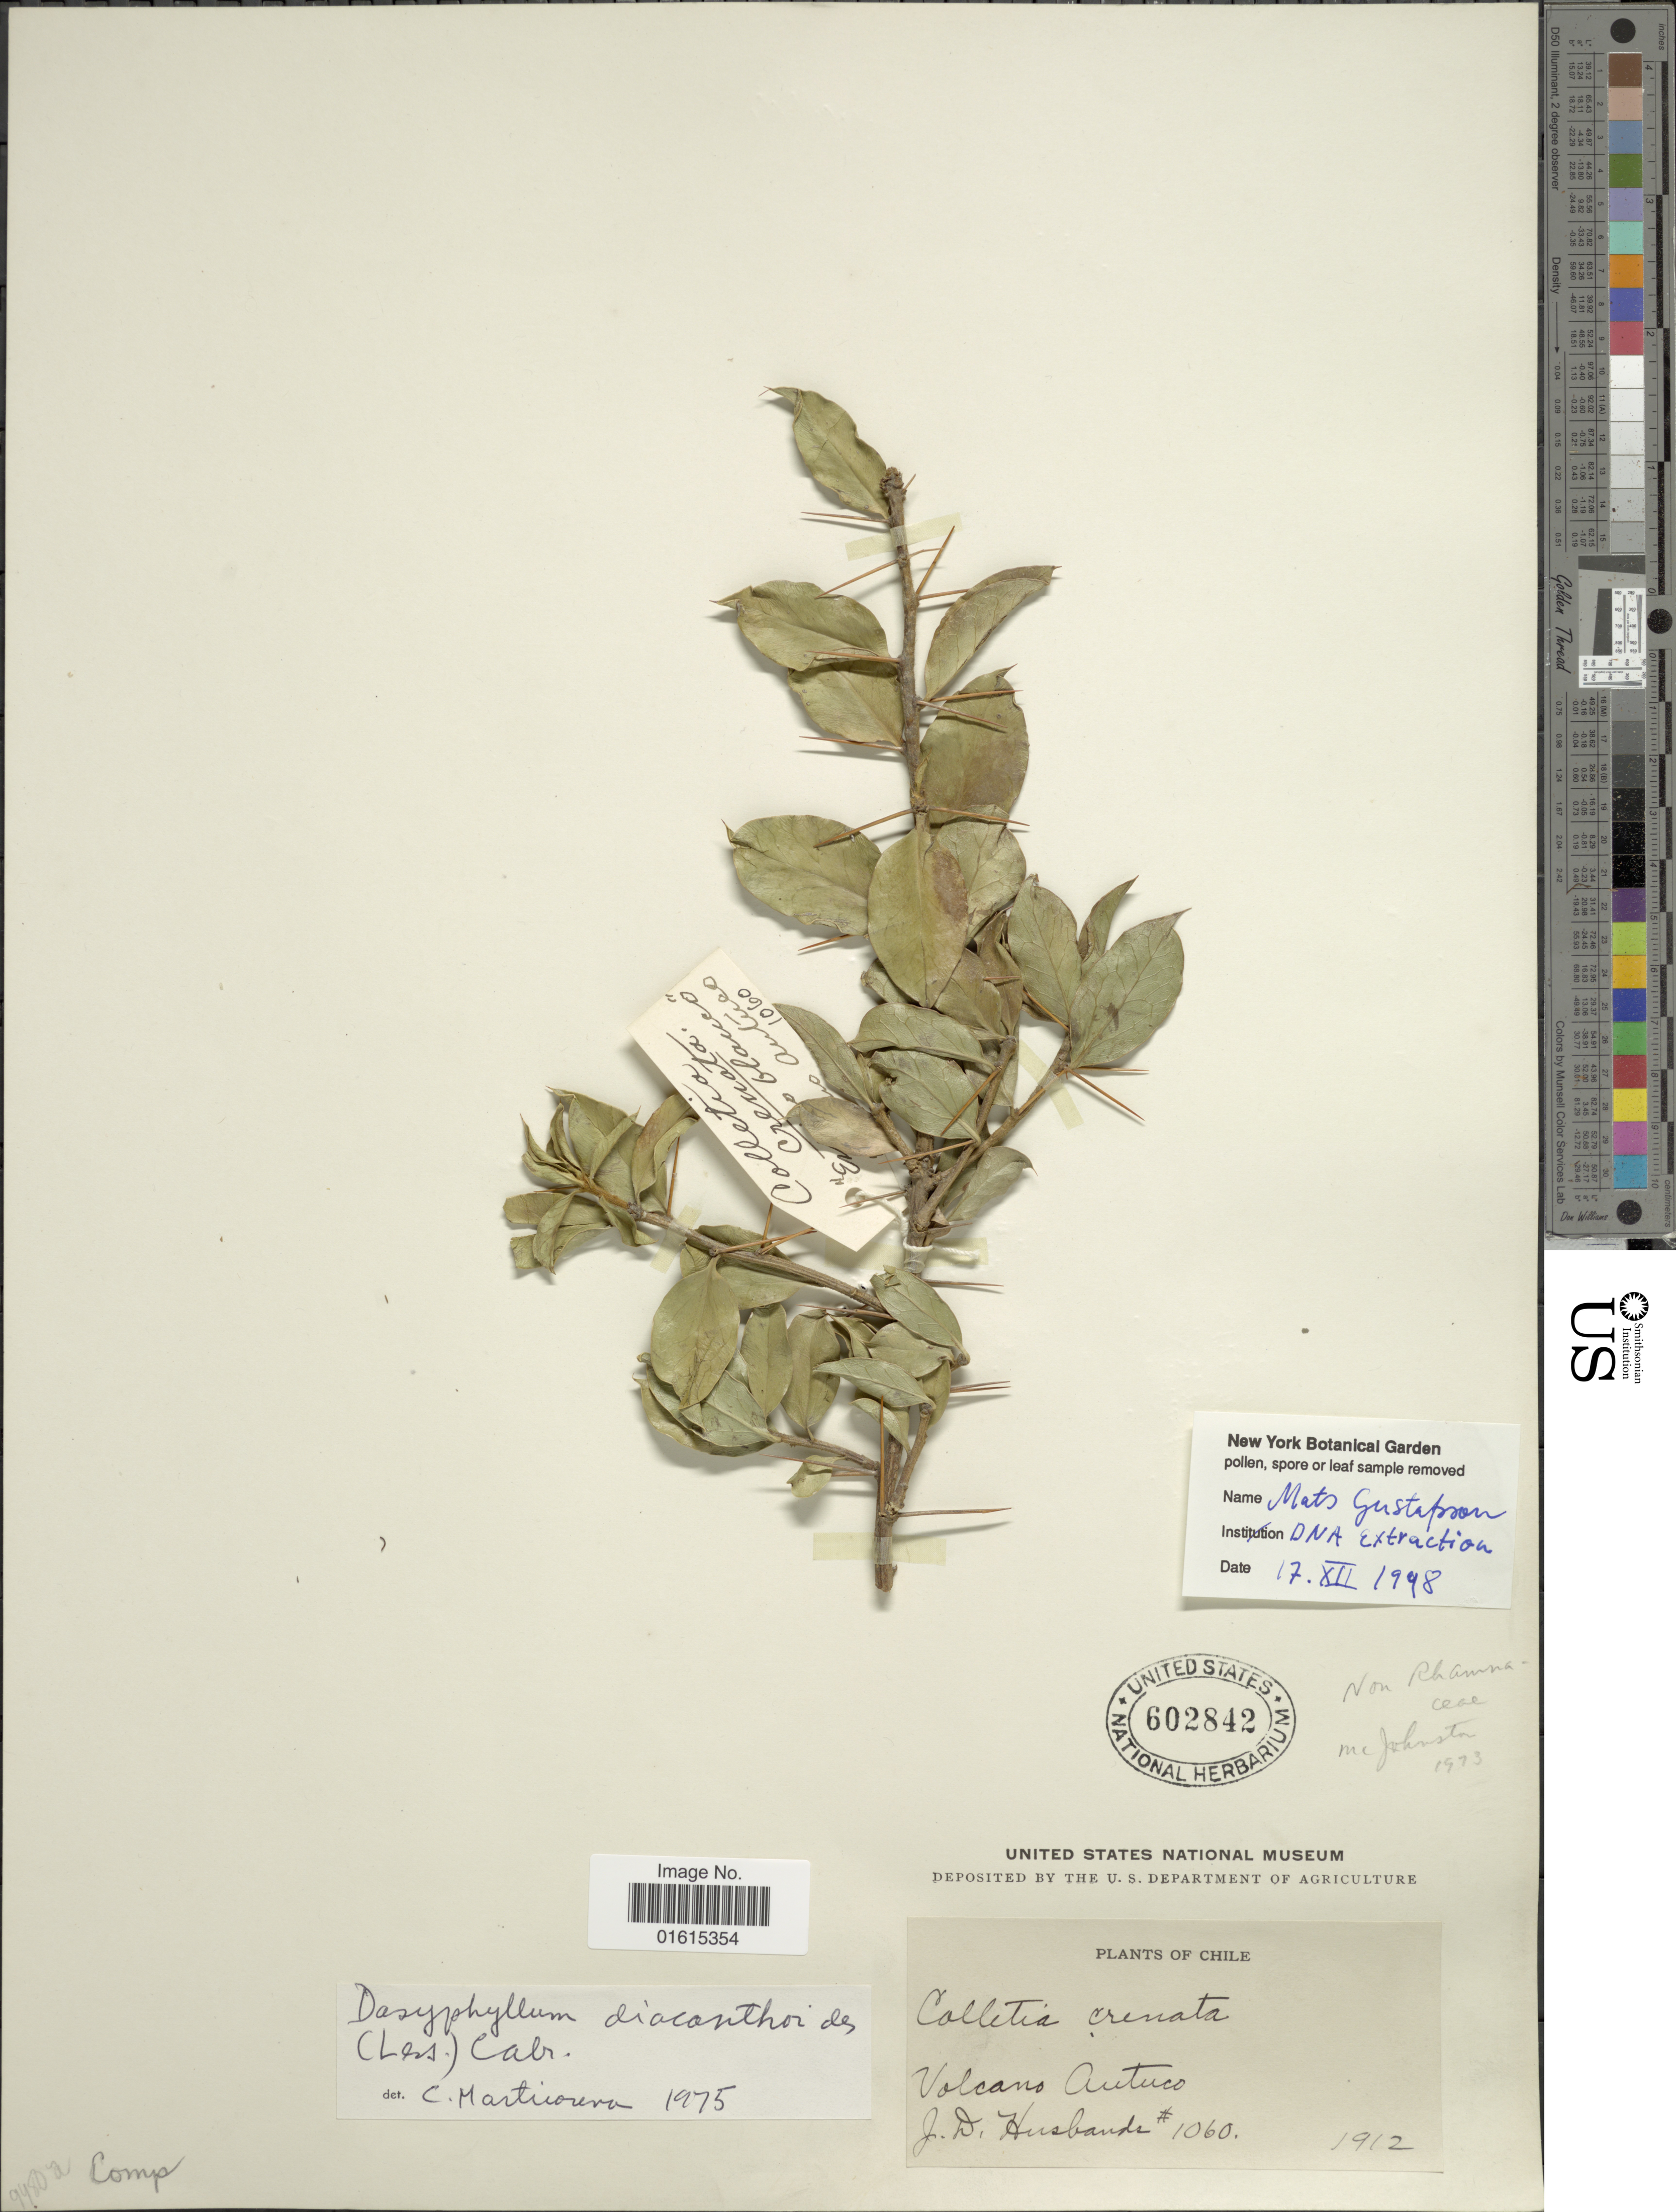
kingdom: Plantae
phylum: Tracheophyta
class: Magnoliopsida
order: Asterales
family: Asteraceae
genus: Dasyphyllum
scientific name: Dasyphyllum diacanthoides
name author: (Less.) Cabrera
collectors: J. Husbands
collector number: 1060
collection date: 1912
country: Chile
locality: Volcano Autuco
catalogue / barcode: US 602842